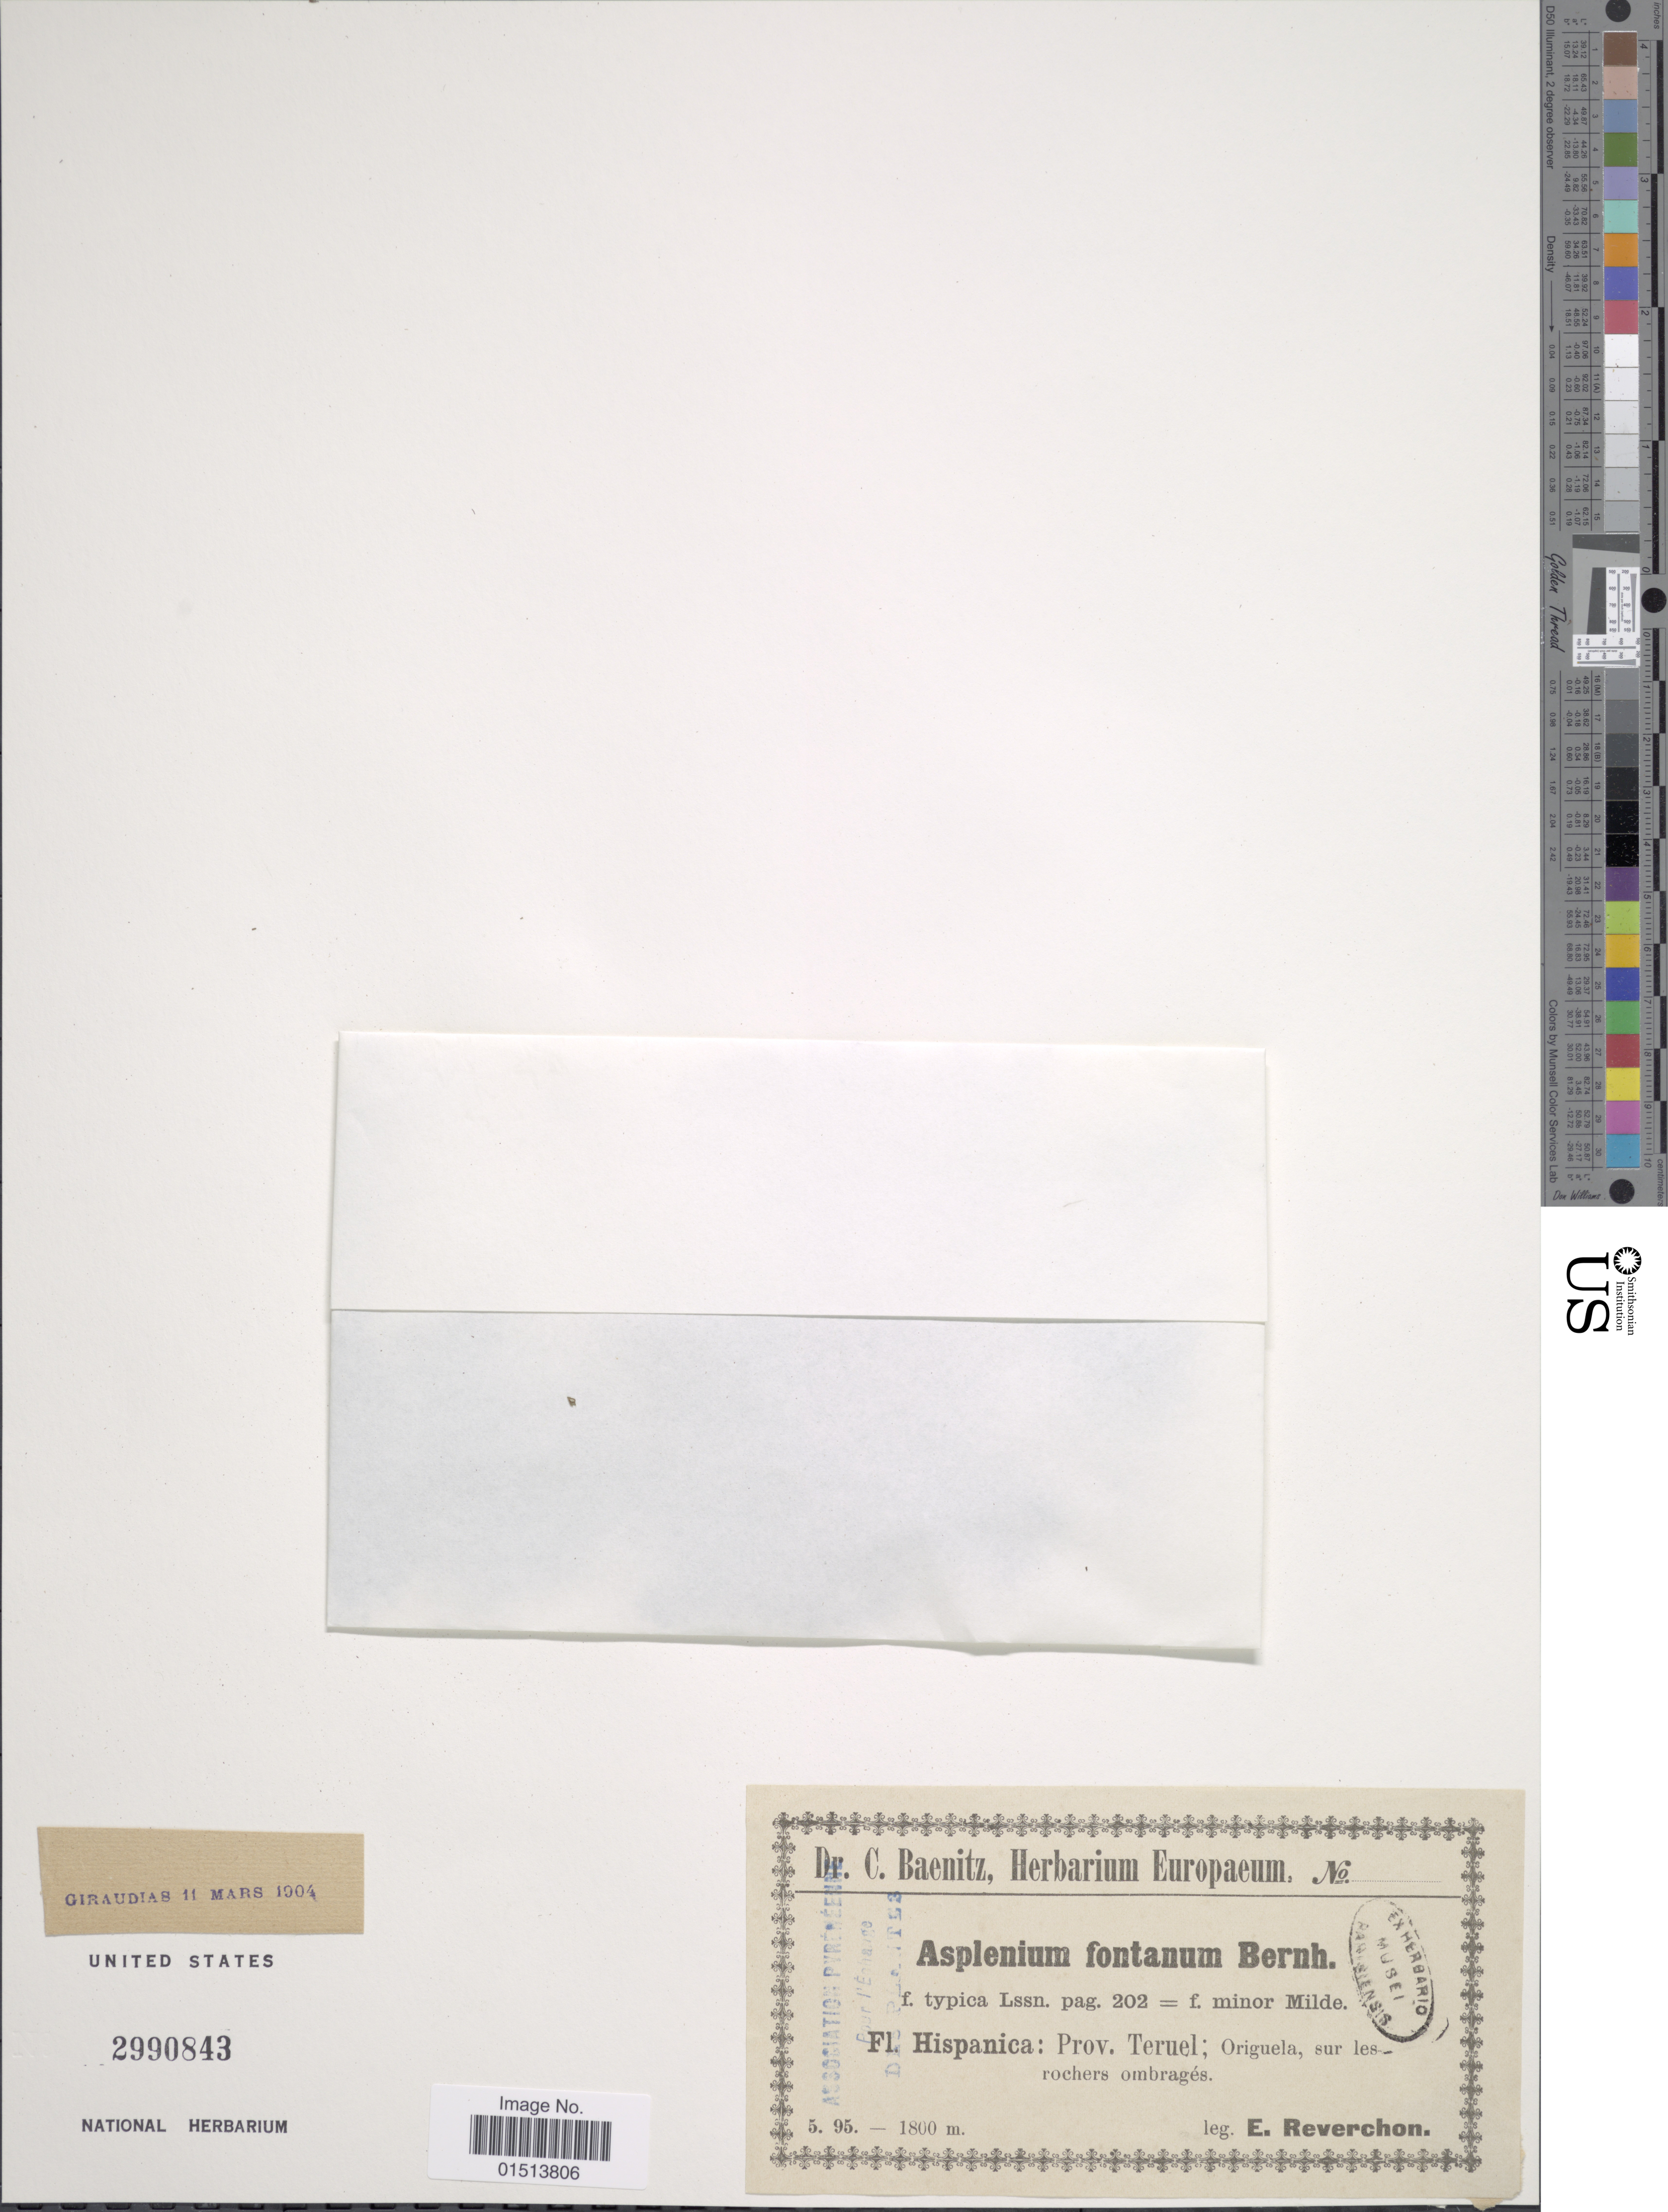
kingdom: Plantae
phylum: Tracheophyta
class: Polypodiopsida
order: Polypodiales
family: Aspleniaceae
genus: Asplenium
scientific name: Asplenium fontanum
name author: (L.) Bernh.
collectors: E. Reverchon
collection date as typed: Transcribed d/m/y: /5/95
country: Spain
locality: Prov. Teruel; Origuela, sur les rochers ombrages.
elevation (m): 1800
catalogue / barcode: US 2990843